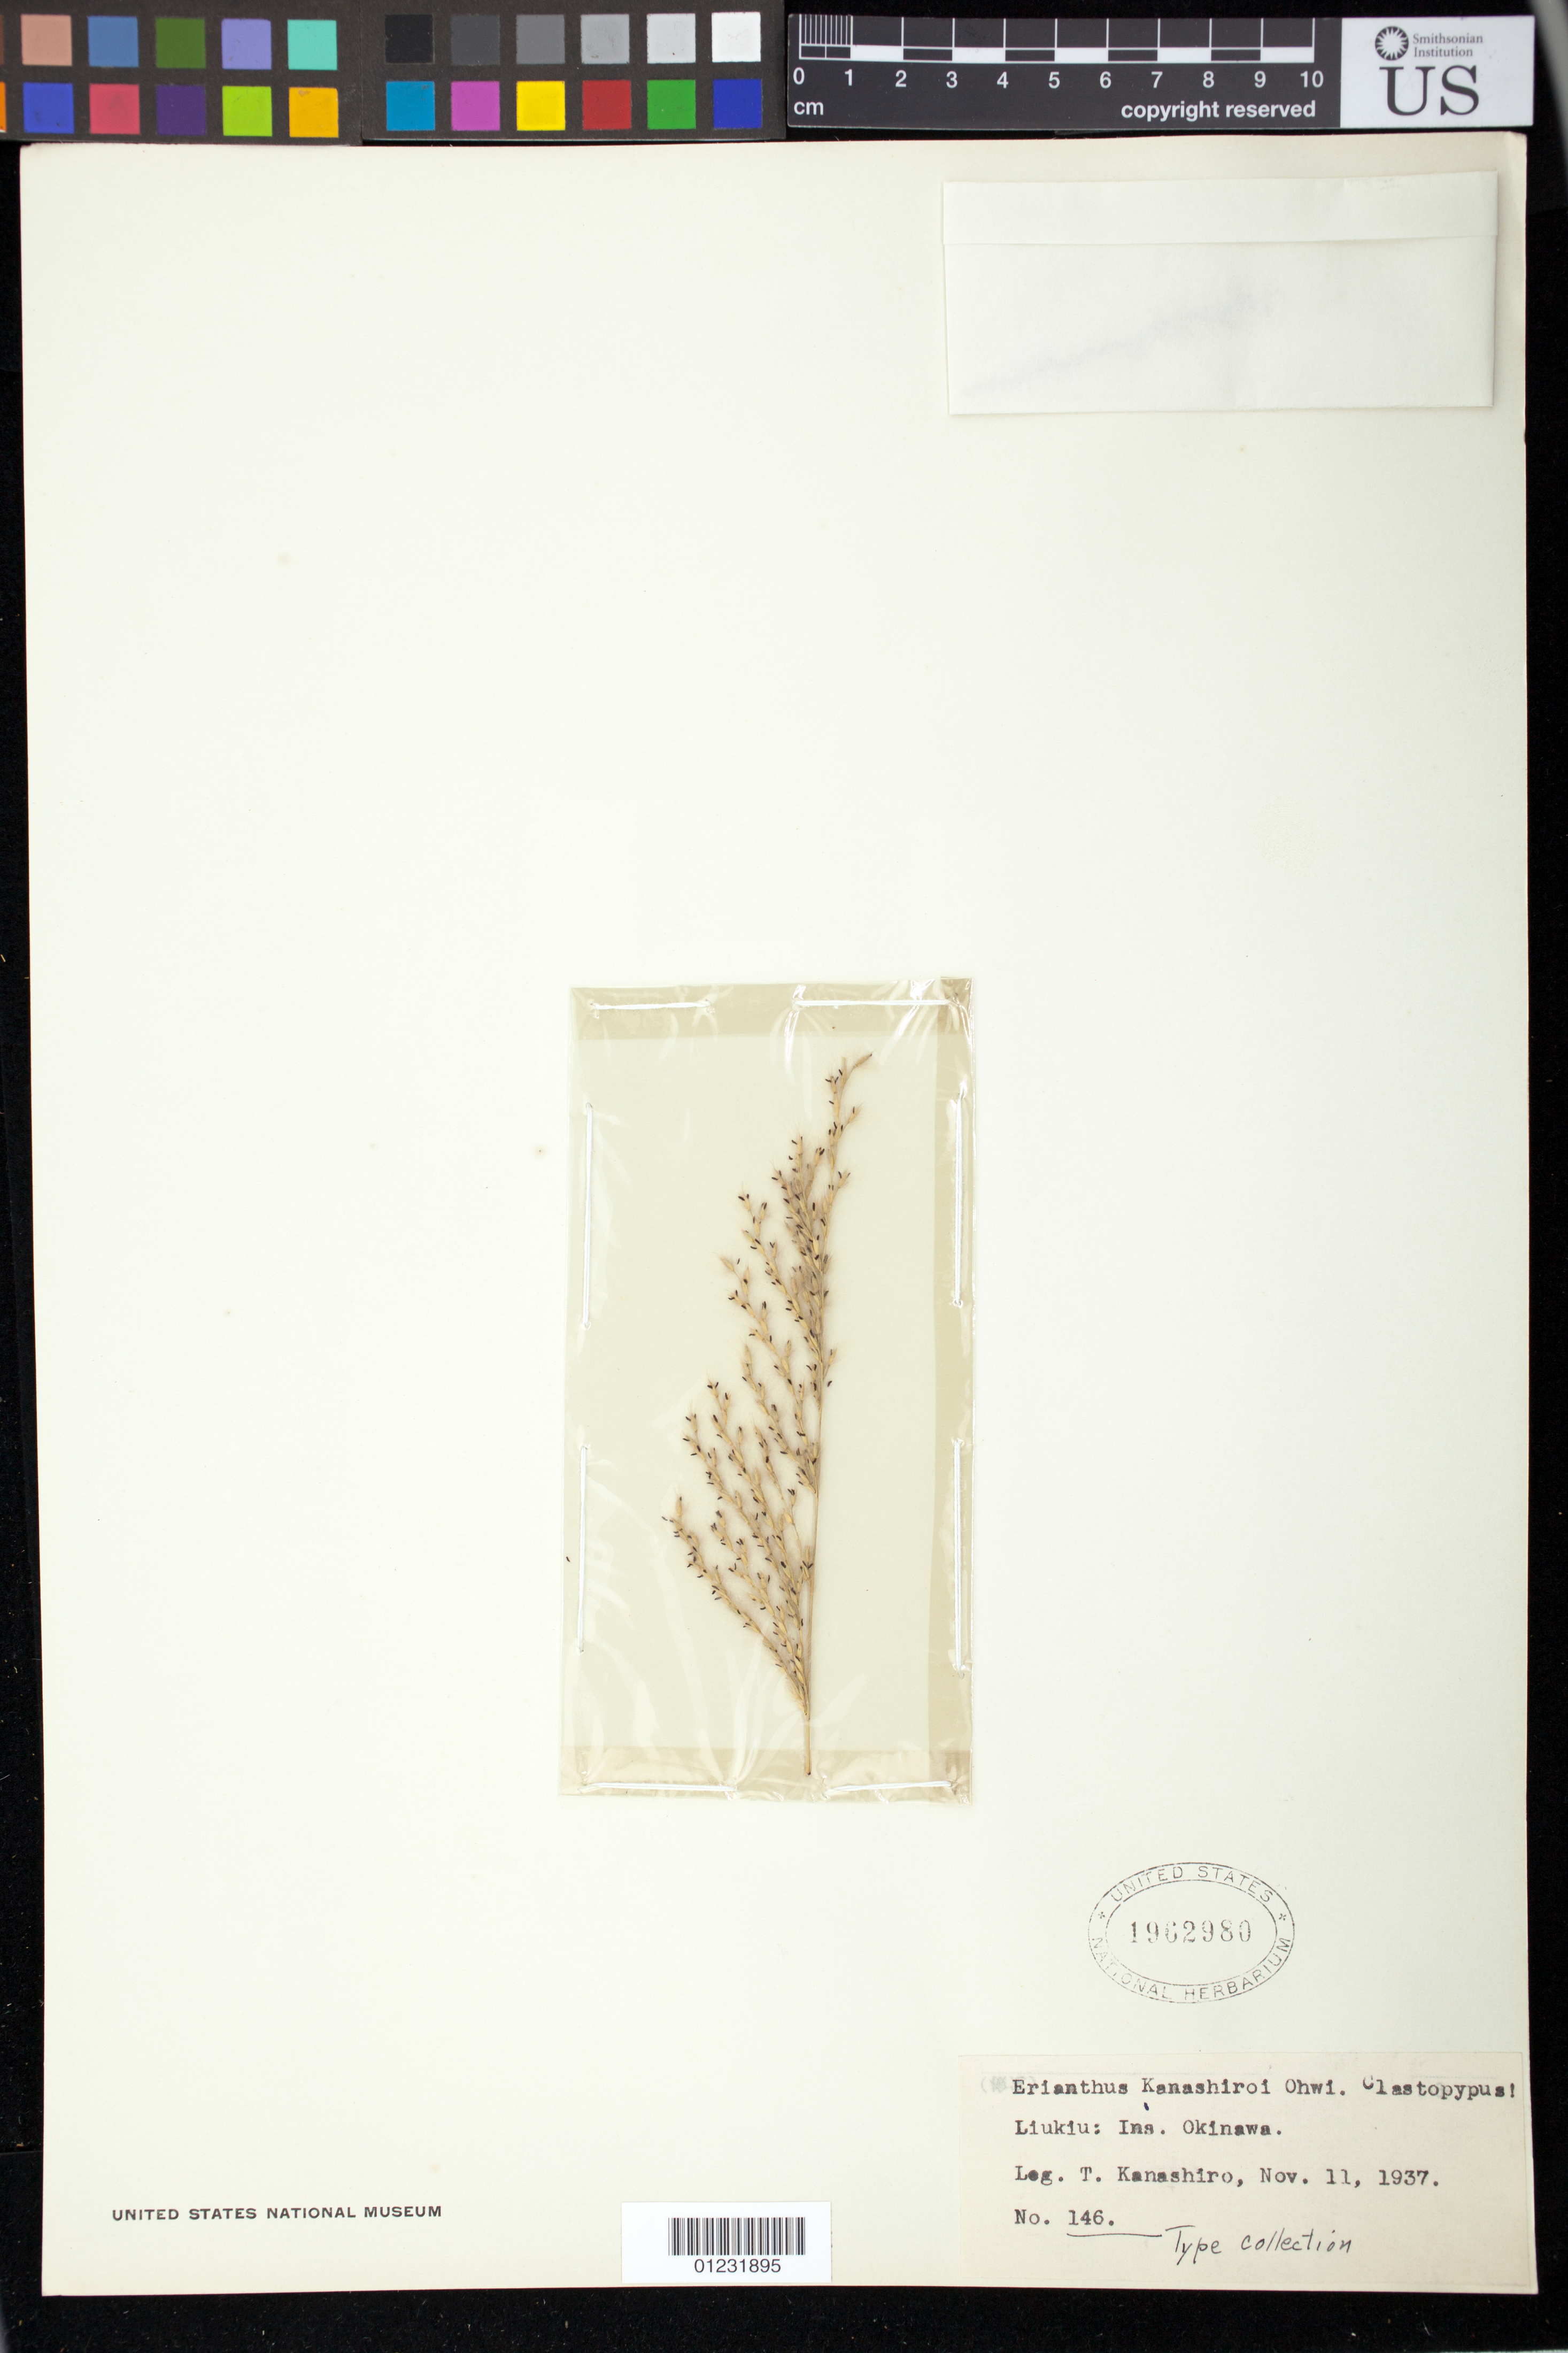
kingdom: Plantae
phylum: Tracheophyta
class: Liliopsida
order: Poales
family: Poaceae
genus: Erianthus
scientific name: Erianthus kanashiroi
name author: Ohwi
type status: Isotype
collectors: T. Kanashiro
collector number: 146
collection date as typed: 11 Nov 1937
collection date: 1937-11-11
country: Japan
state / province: Okinawa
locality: Ins. Liukiu.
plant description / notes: Fragmentary material of type specimen ex Ins. Liukiu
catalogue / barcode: US 1962980